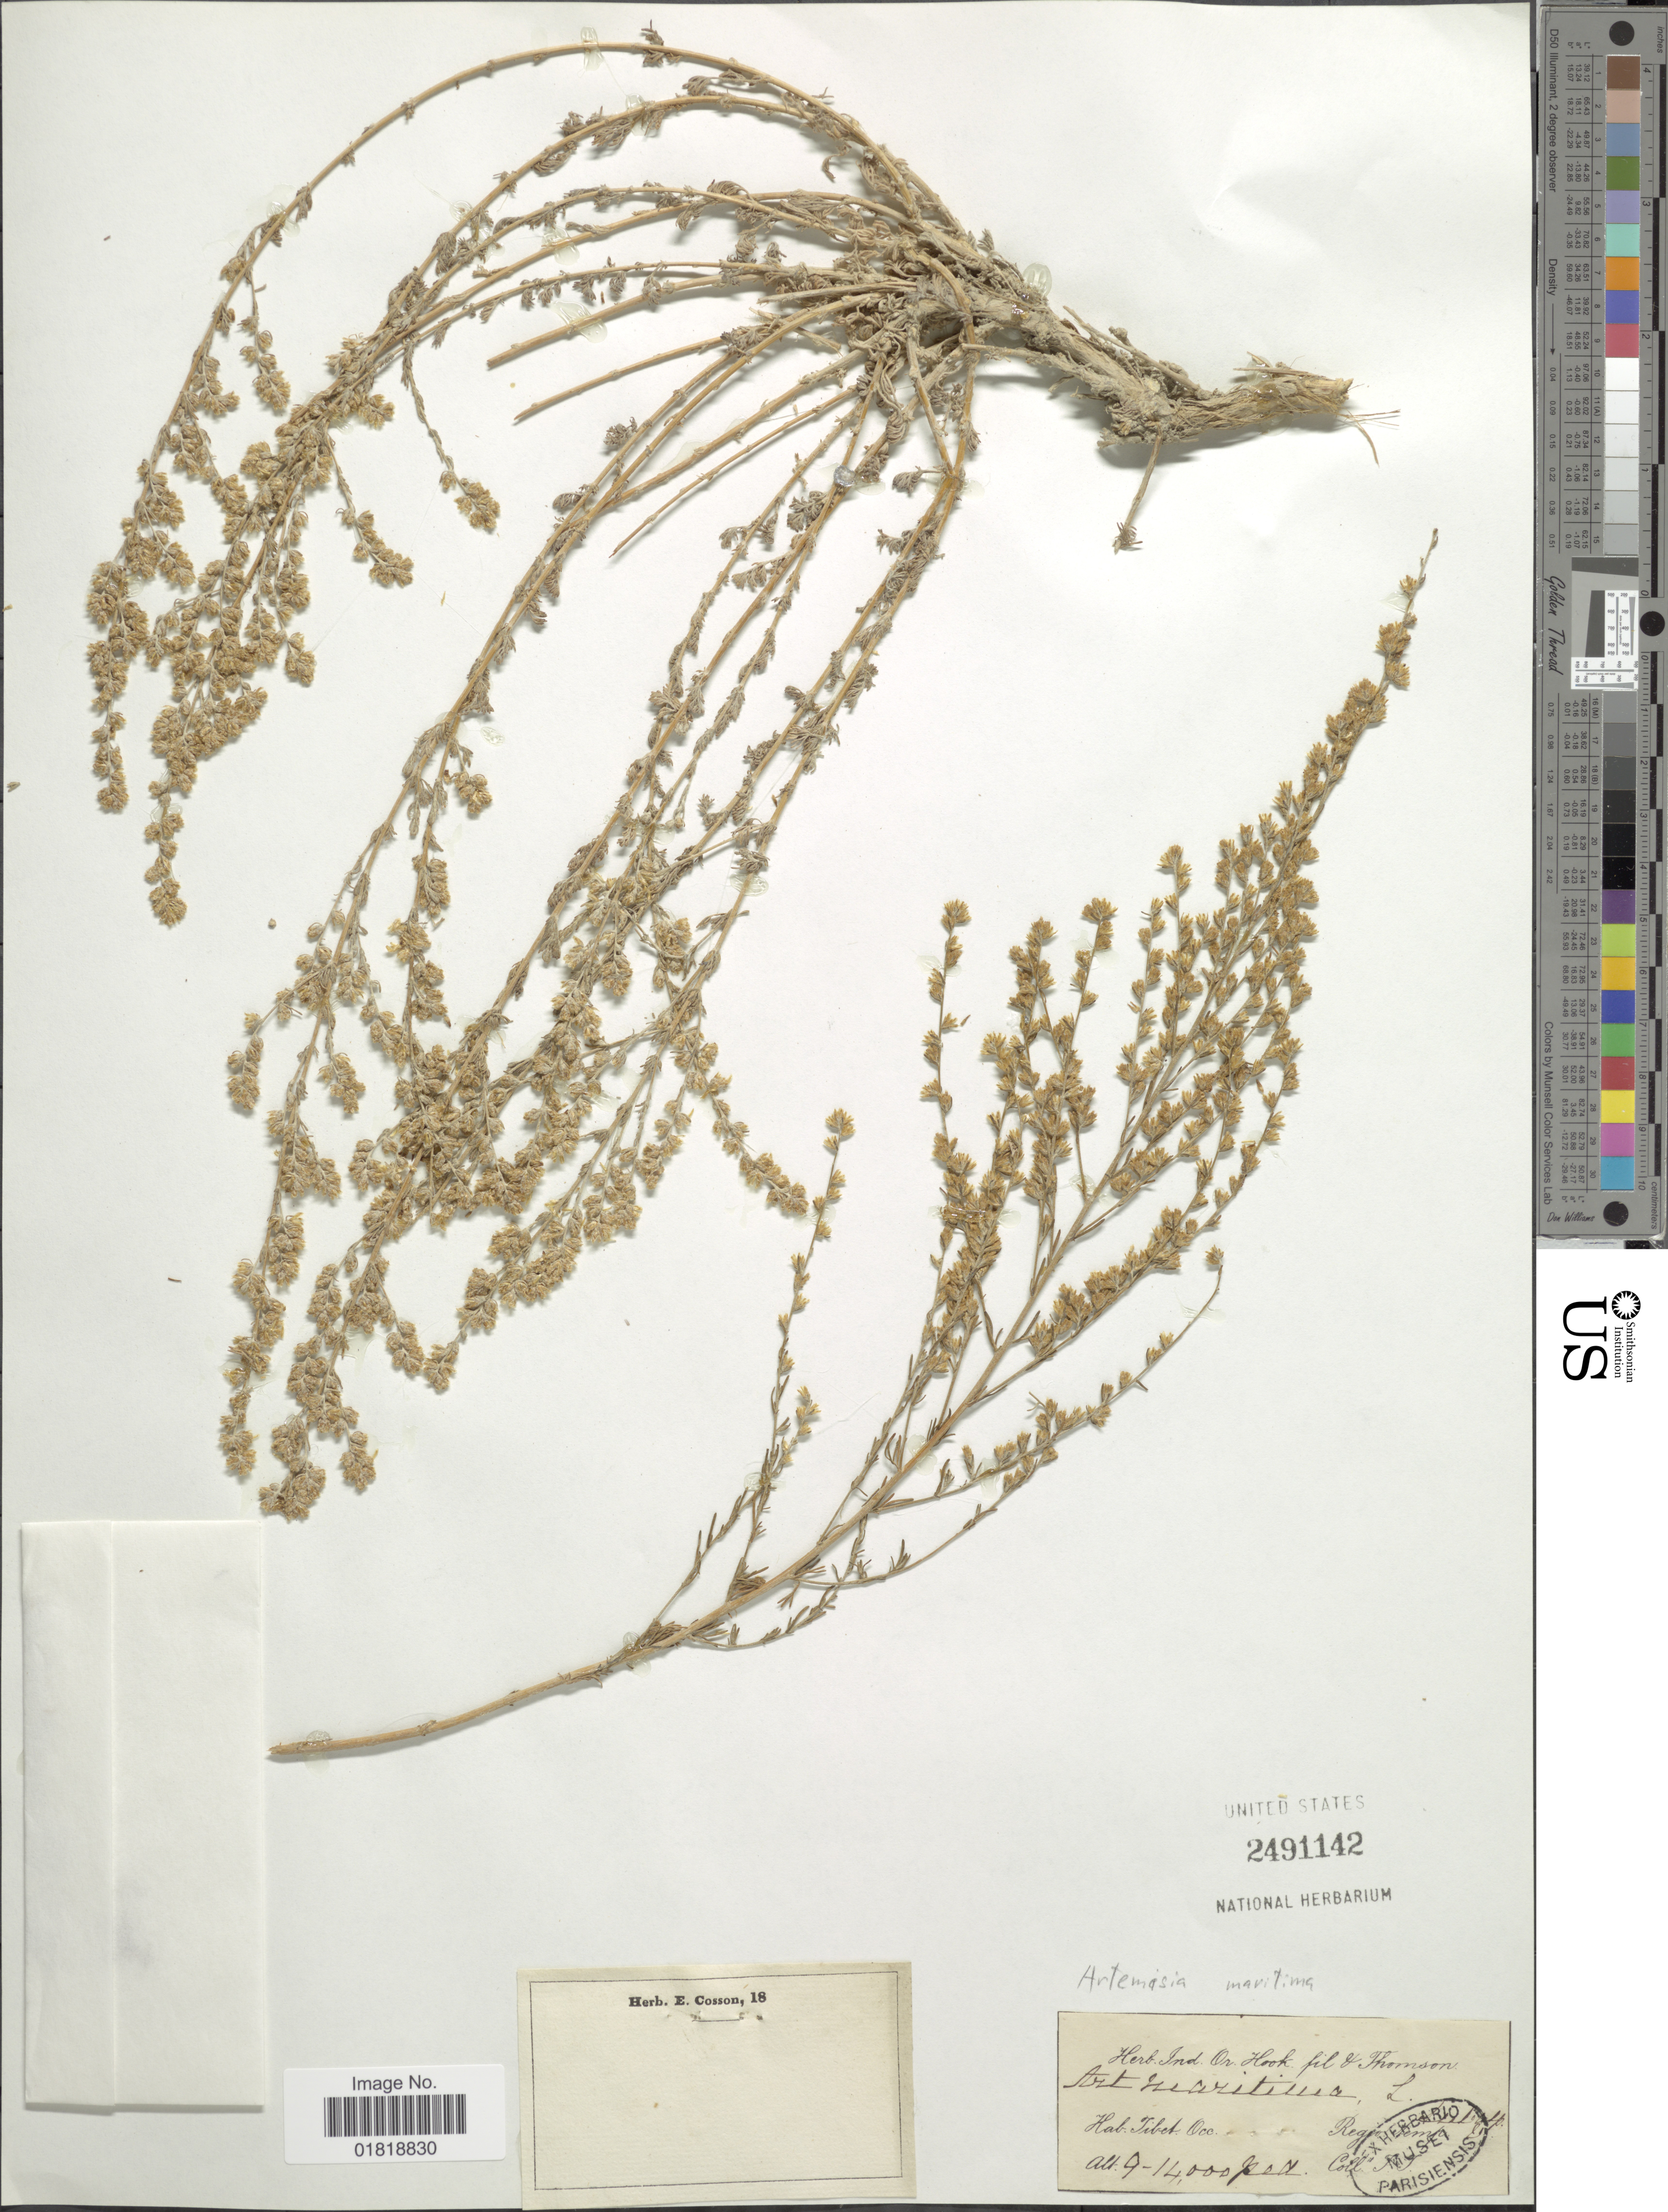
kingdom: Plantae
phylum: Tracheophyta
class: Magnoliopsida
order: Asterales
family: Asteraceae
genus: Artemisia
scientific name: Artemisia maritima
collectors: T. Thomson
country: China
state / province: Xizang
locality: Tibet Occ., Regio temp [interpreted]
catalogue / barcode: US 2491142